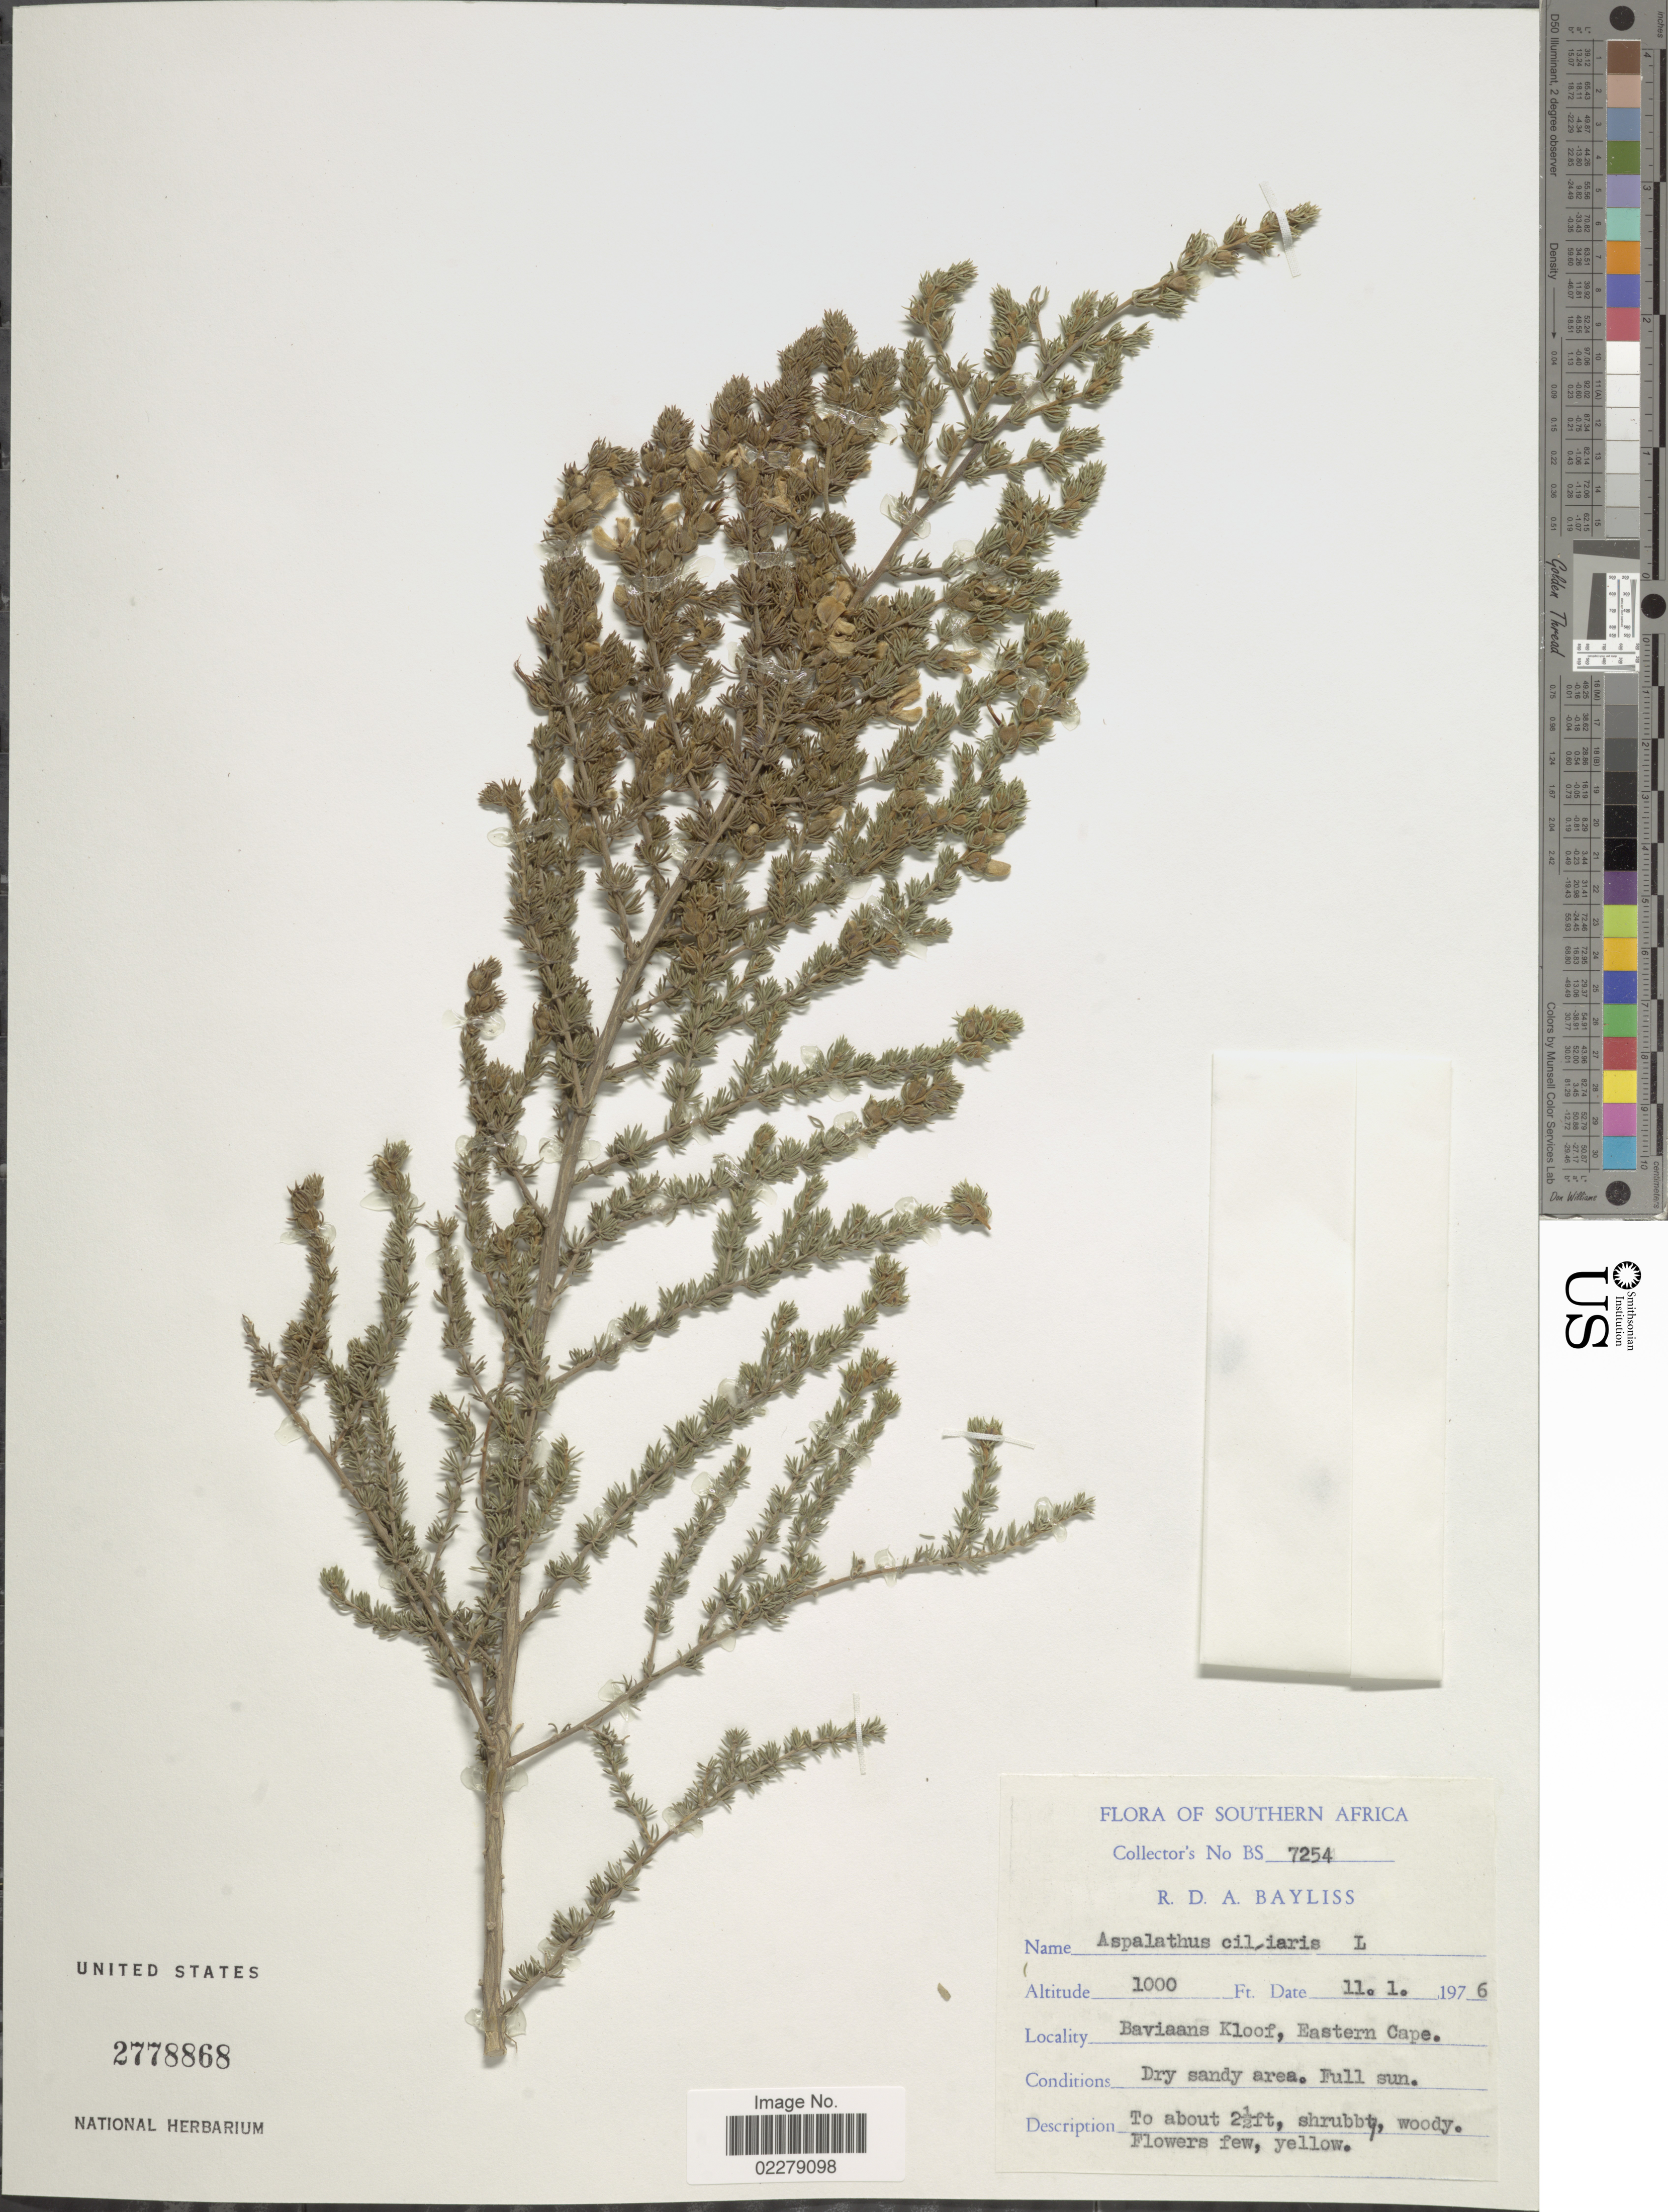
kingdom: Plantae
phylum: Tracheophyta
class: Magnoliopsida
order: Fabales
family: Fabaceae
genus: Aspalathus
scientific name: Aspalathus ciliaris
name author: L.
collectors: R. Bayliss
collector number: BS7254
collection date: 1976-01-11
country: South Africa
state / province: Eastern Cape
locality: Southern Africa. Baviaans Kloof, Eastern Cape.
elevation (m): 305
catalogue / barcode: US 2778868